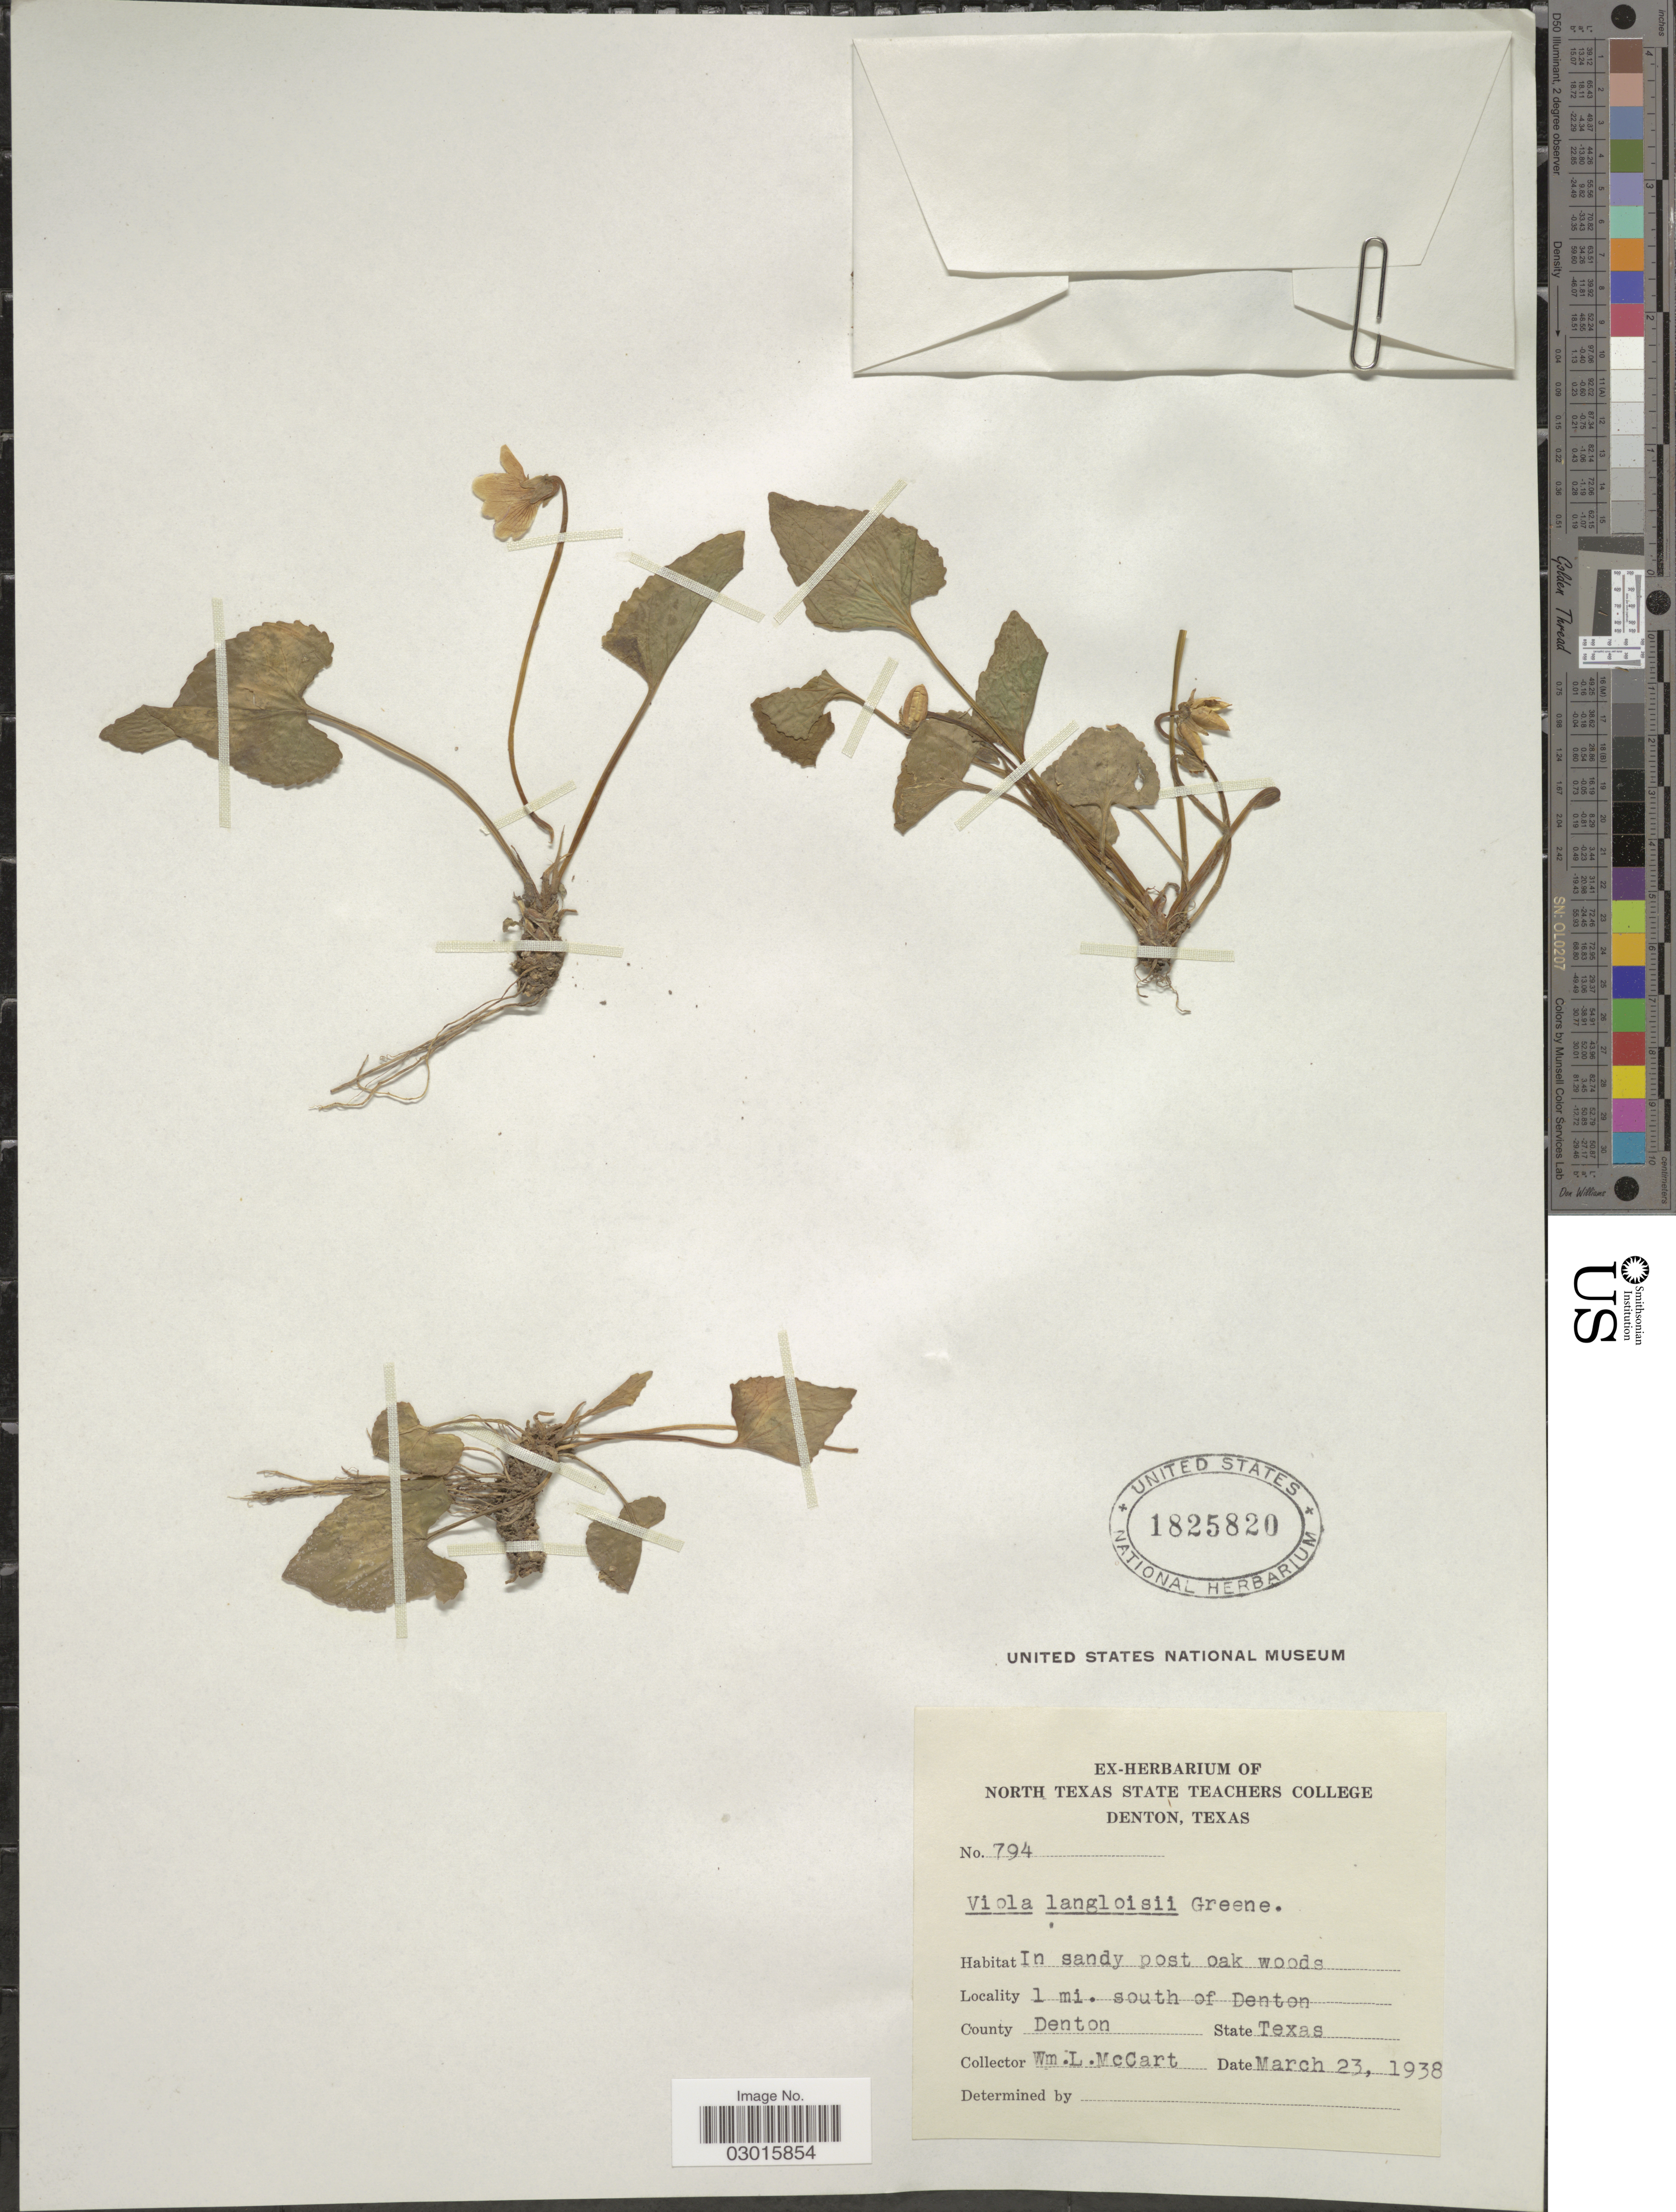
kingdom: Plantae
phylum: Tracheophyta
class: Magnoliopsida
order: Malpighiales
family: Violaceae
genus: Viola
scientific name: Viola langloisii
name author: Greene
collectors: W. McCart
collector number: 794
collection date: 1938-03-23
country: United States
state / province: Texas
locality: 1 mi. south of Denton, County Denton.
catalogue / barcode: US 1825820